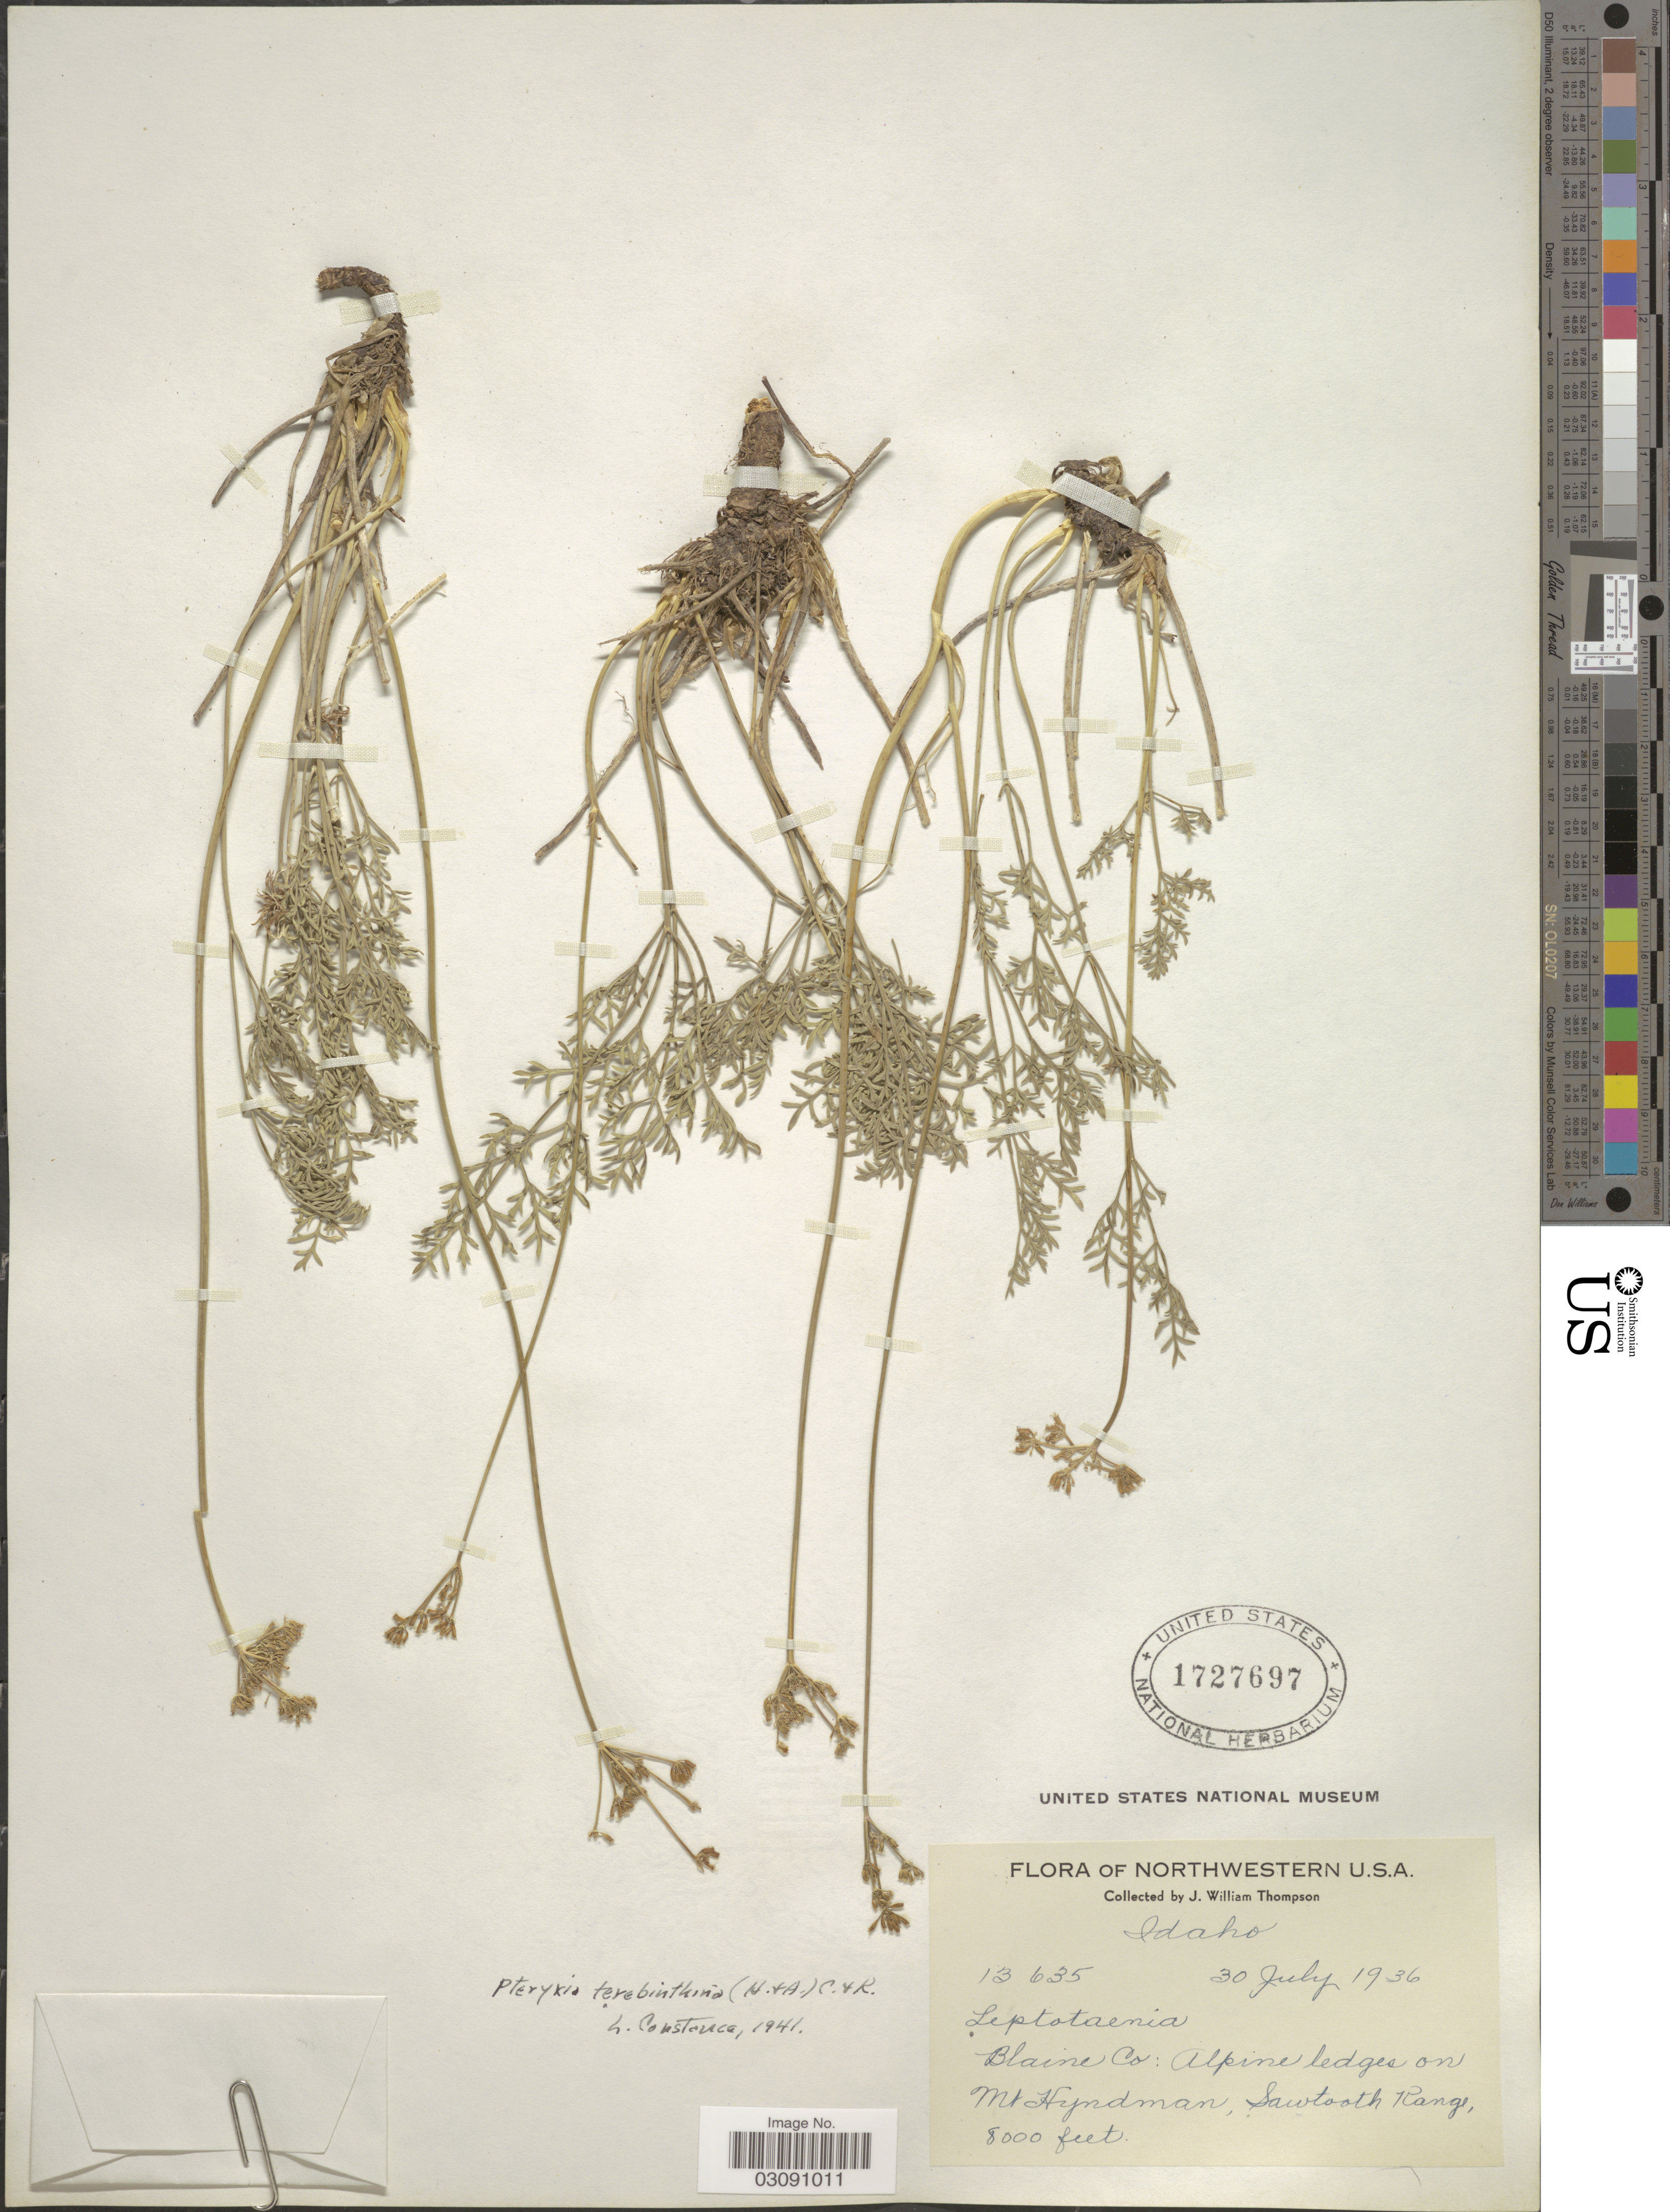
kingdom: Plantae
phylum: Tracheophyta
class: Magnoliopsida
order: Apiales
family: Apiaceae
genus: Pteryxia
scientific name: Pteryxia terebinthina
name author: (Hook.) J.M. Coult. & Rose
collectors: J. W. Thompson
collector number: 13635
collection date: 1936-07-30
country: United States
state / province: Idaho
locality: Northwestern U.S.A., Blaine Co: Alpine slopes on Mt Hyndman, Sawtooth Range.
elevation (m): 2438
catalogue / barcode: US 1727697